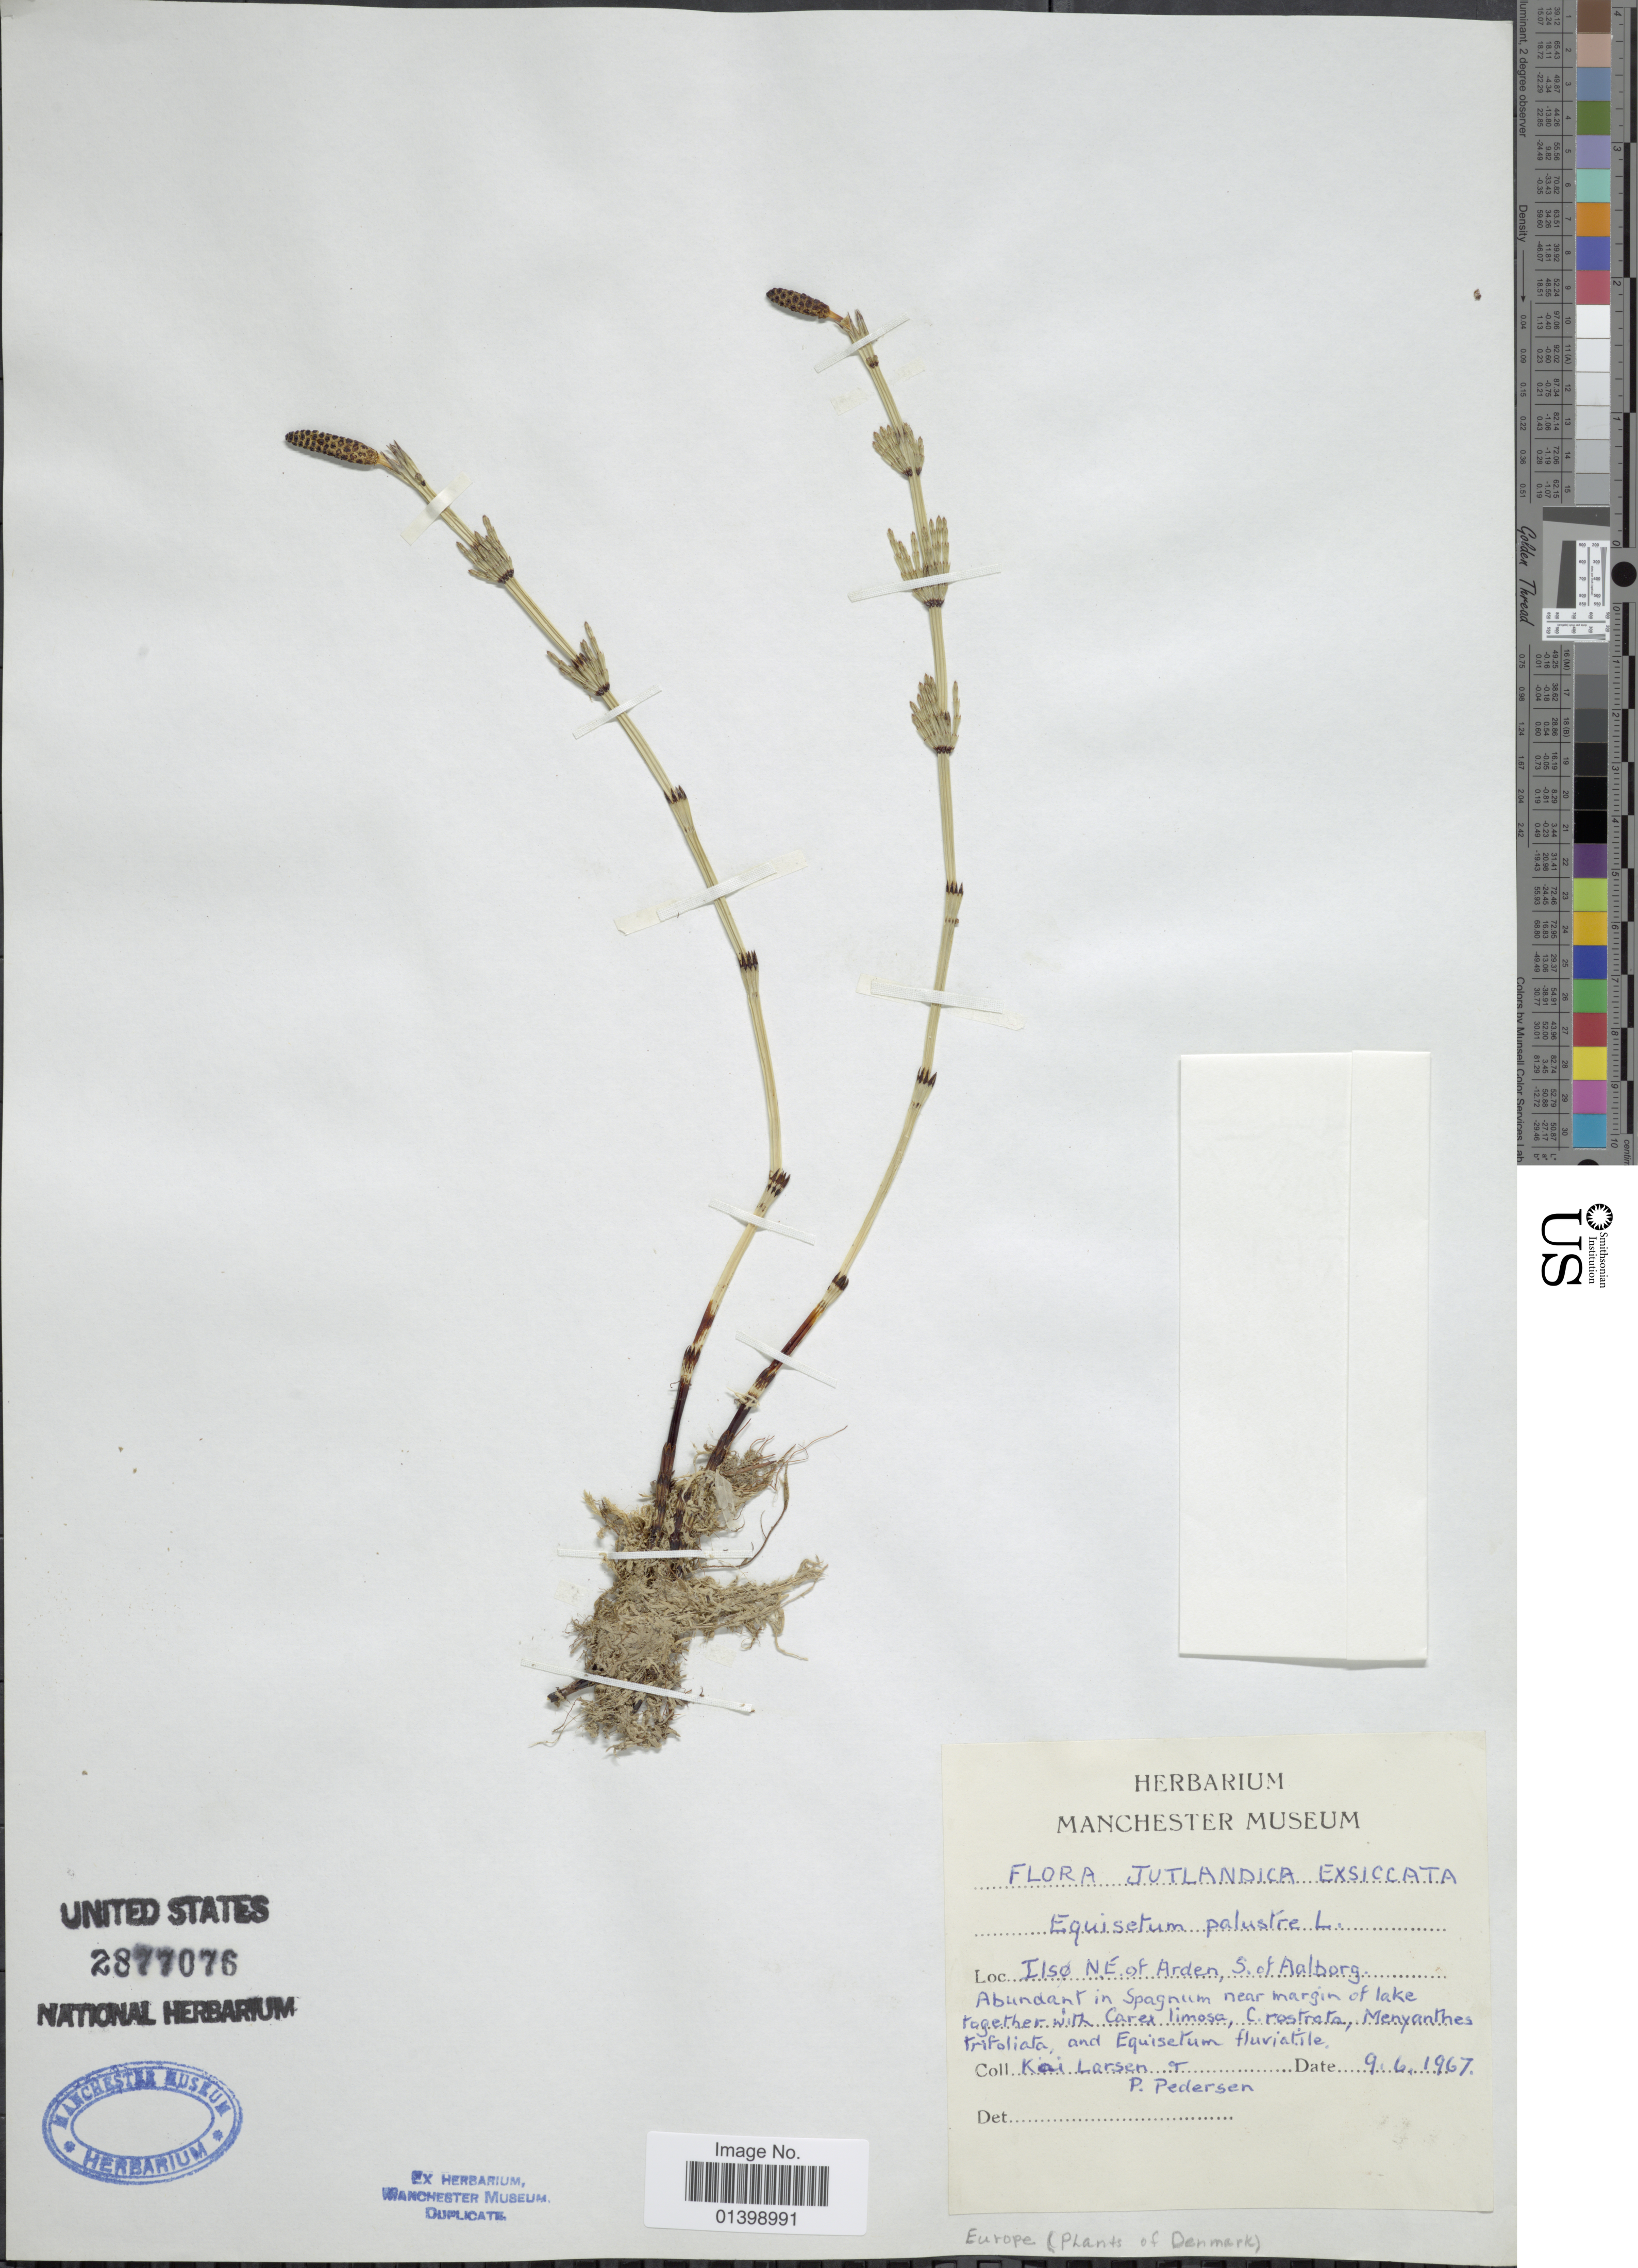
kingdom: Plantae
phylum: Tracheophyta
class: Polypodiopsida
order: Equisetales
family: Equisetaceae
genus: Equisetum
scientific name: Equisetum palustre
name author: L.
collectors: K. Larsen & P. Pedersen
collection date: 1967-06-09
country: Denmark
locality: Jutlandica, Islø NE of Arden, S of Aalborg.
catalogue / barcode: US 2877076